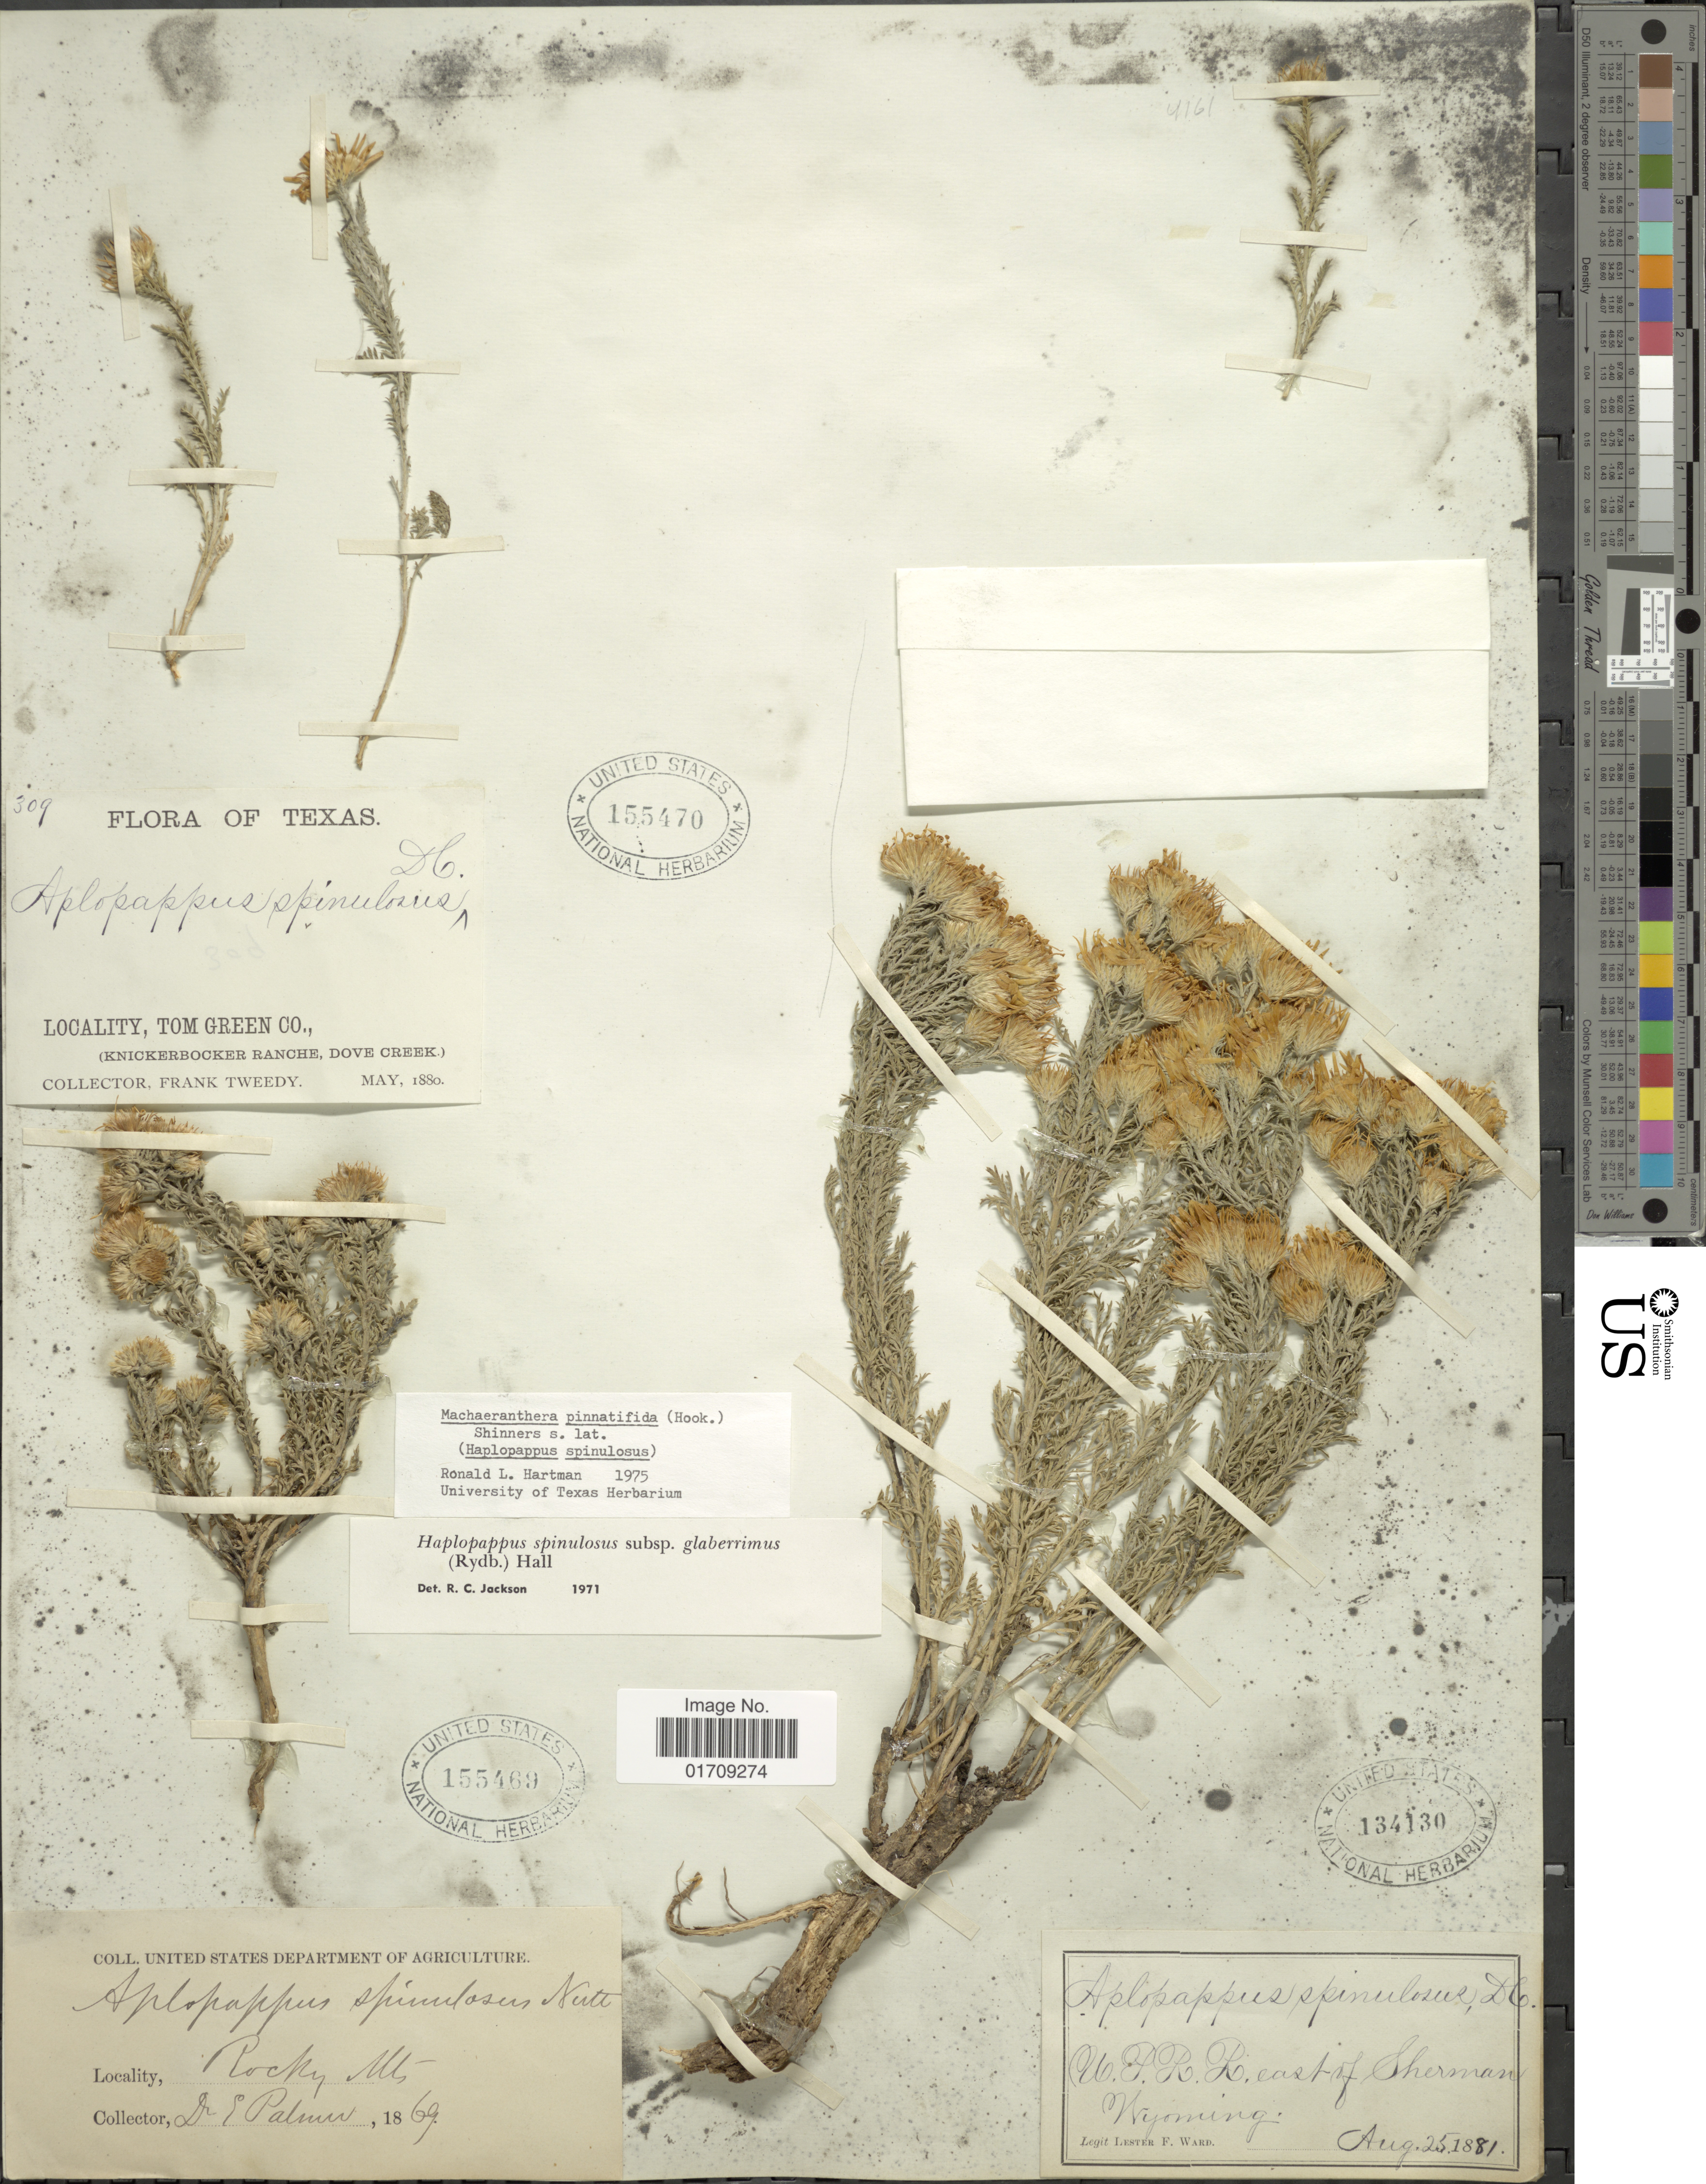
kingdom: Plantae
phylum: Tracheophyta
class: Magnoliopsida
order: Asterales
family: Asteraceae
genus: Machaeranthera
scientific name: Machaeranthera pinnatifida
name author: (Hook.) Shinners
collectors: F. Tweedy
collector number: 309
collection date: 1880-05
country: United States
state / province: Texas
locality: Tom Green Co. (Knickerbocker Ranche, Dove Creek)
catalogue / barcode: US 155470